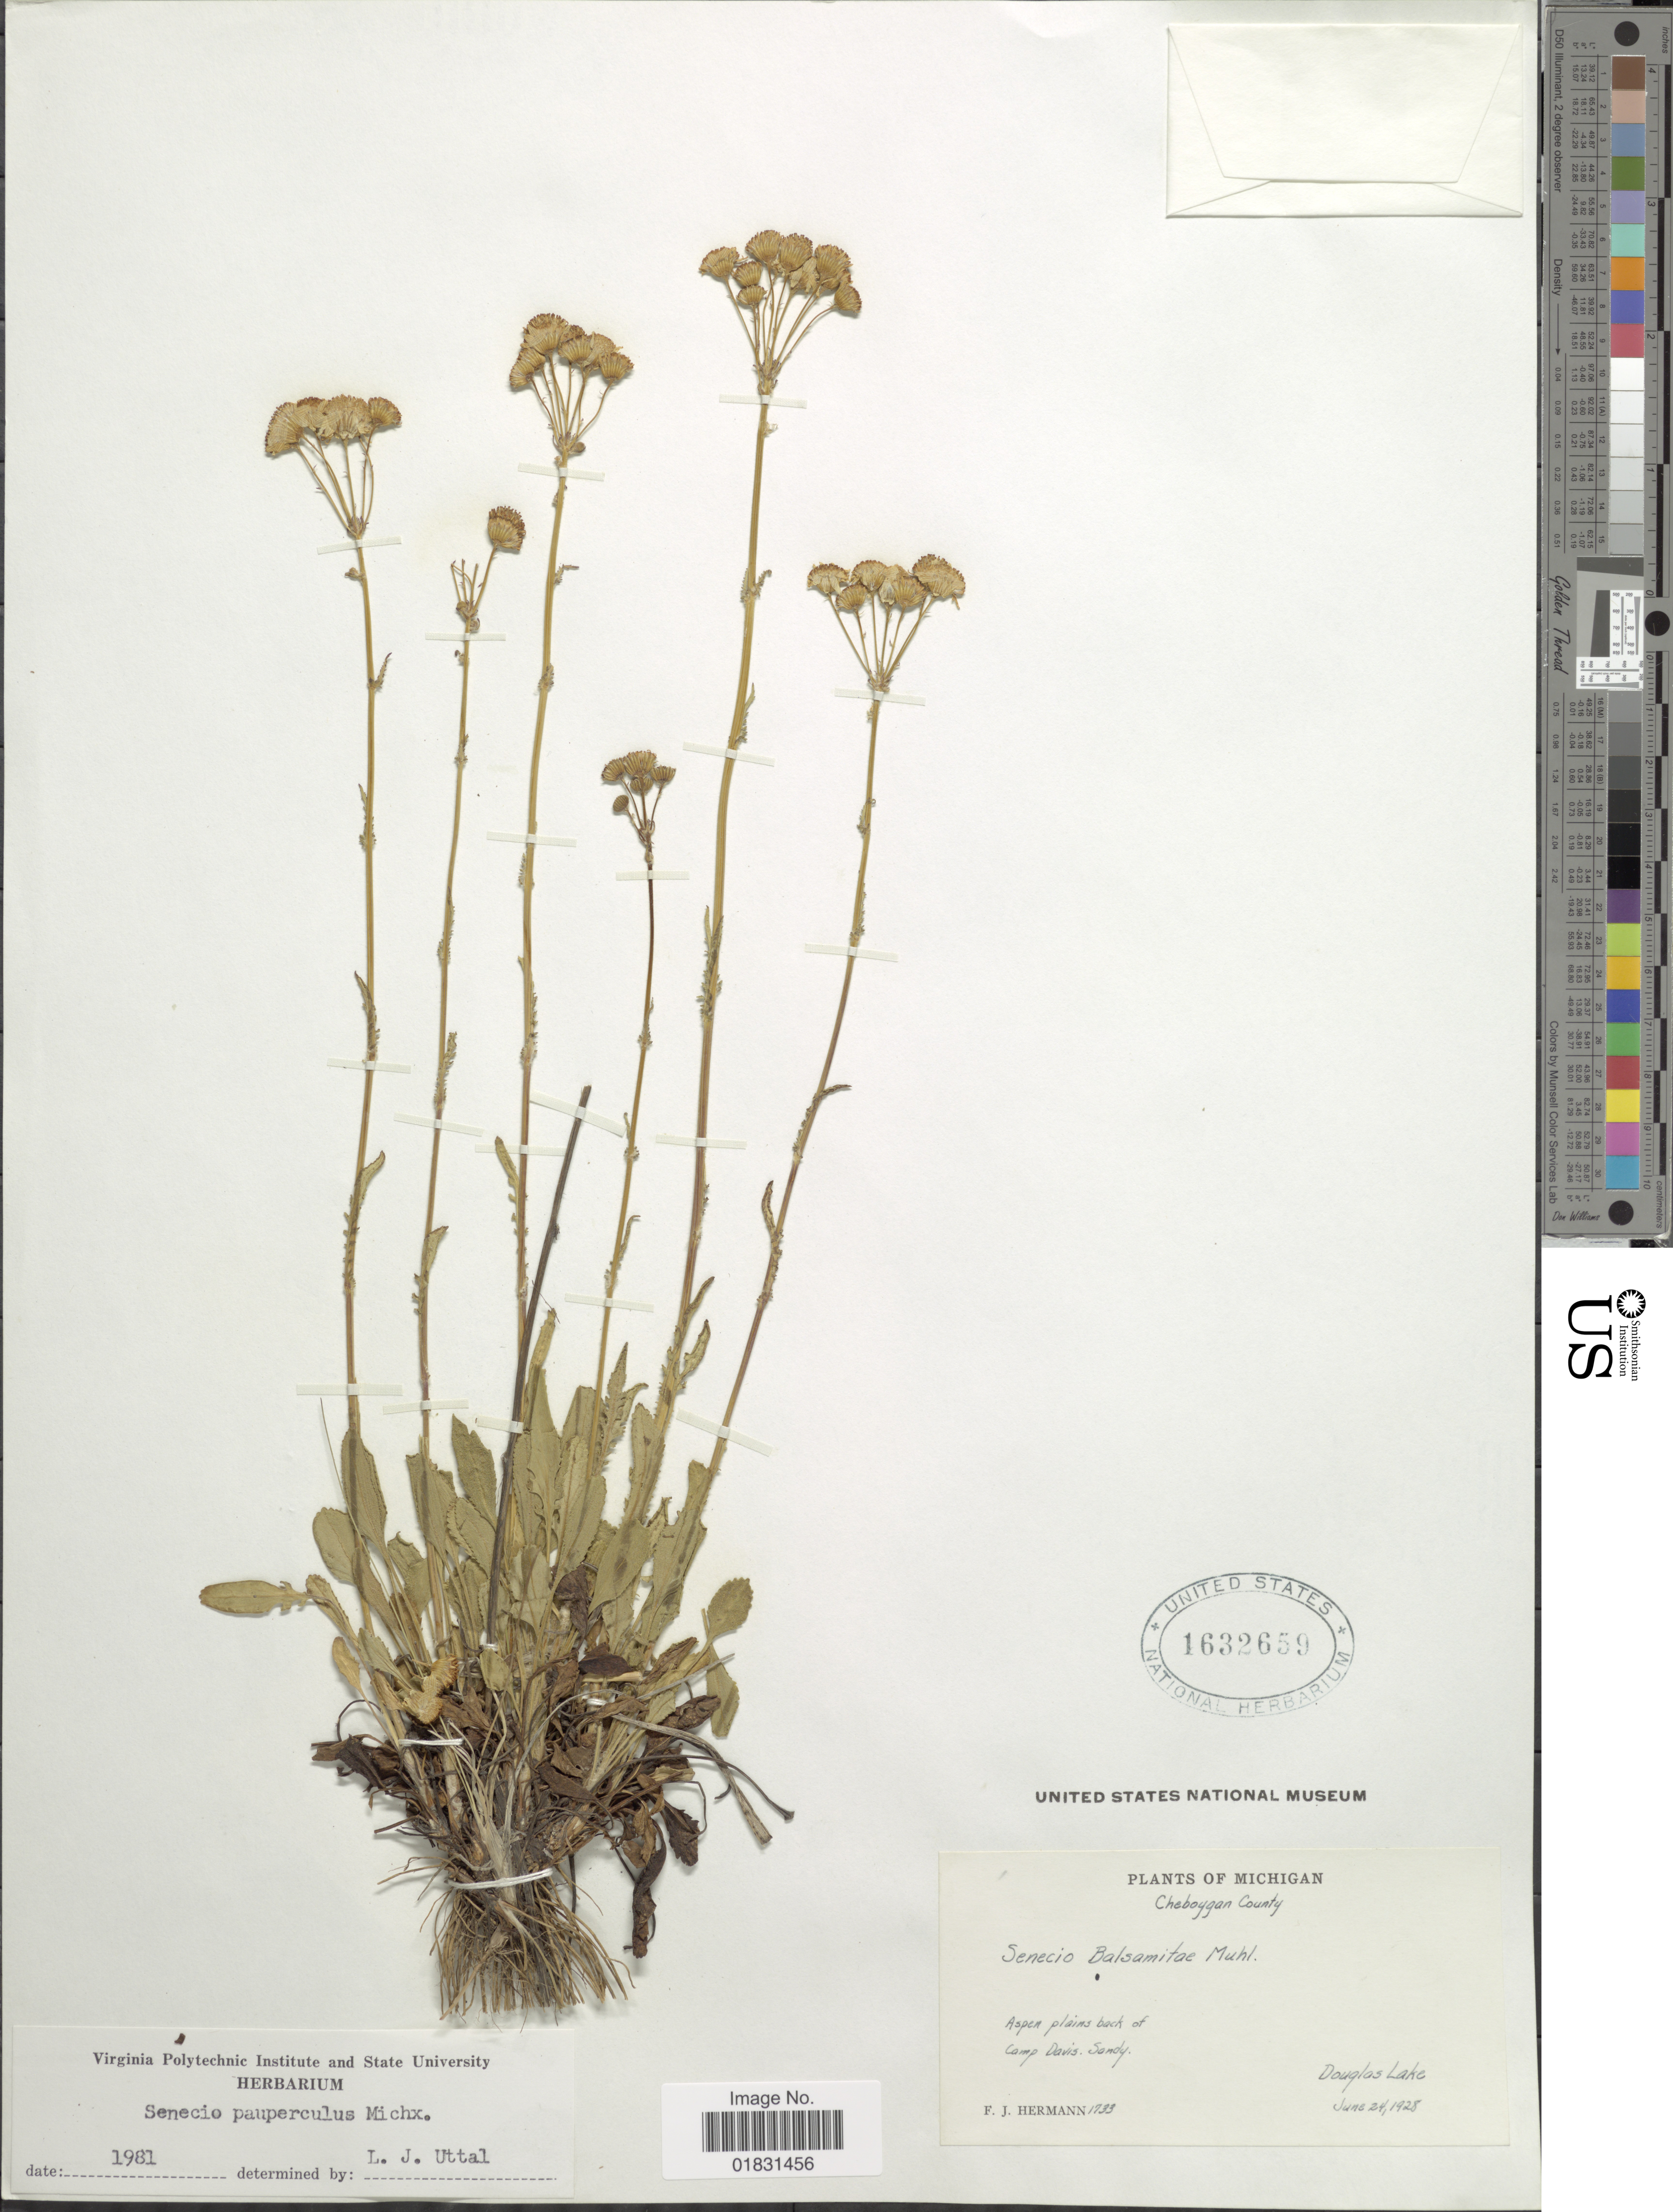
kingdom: Plantae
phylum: Tracheophyta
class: Magnoliopsida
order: Asterales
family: Asteraceae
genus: Packera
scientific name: Packera paupercula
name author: (Michx.) Á. Löve & D. Löve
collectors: F. J. Hermann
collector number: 1933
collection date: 1928-06-24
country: United States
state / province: Michigan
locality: Cheboygan County, Aspen plains back of Camp Davis, Sandy, Douglas Lake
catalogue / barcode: US 1632659